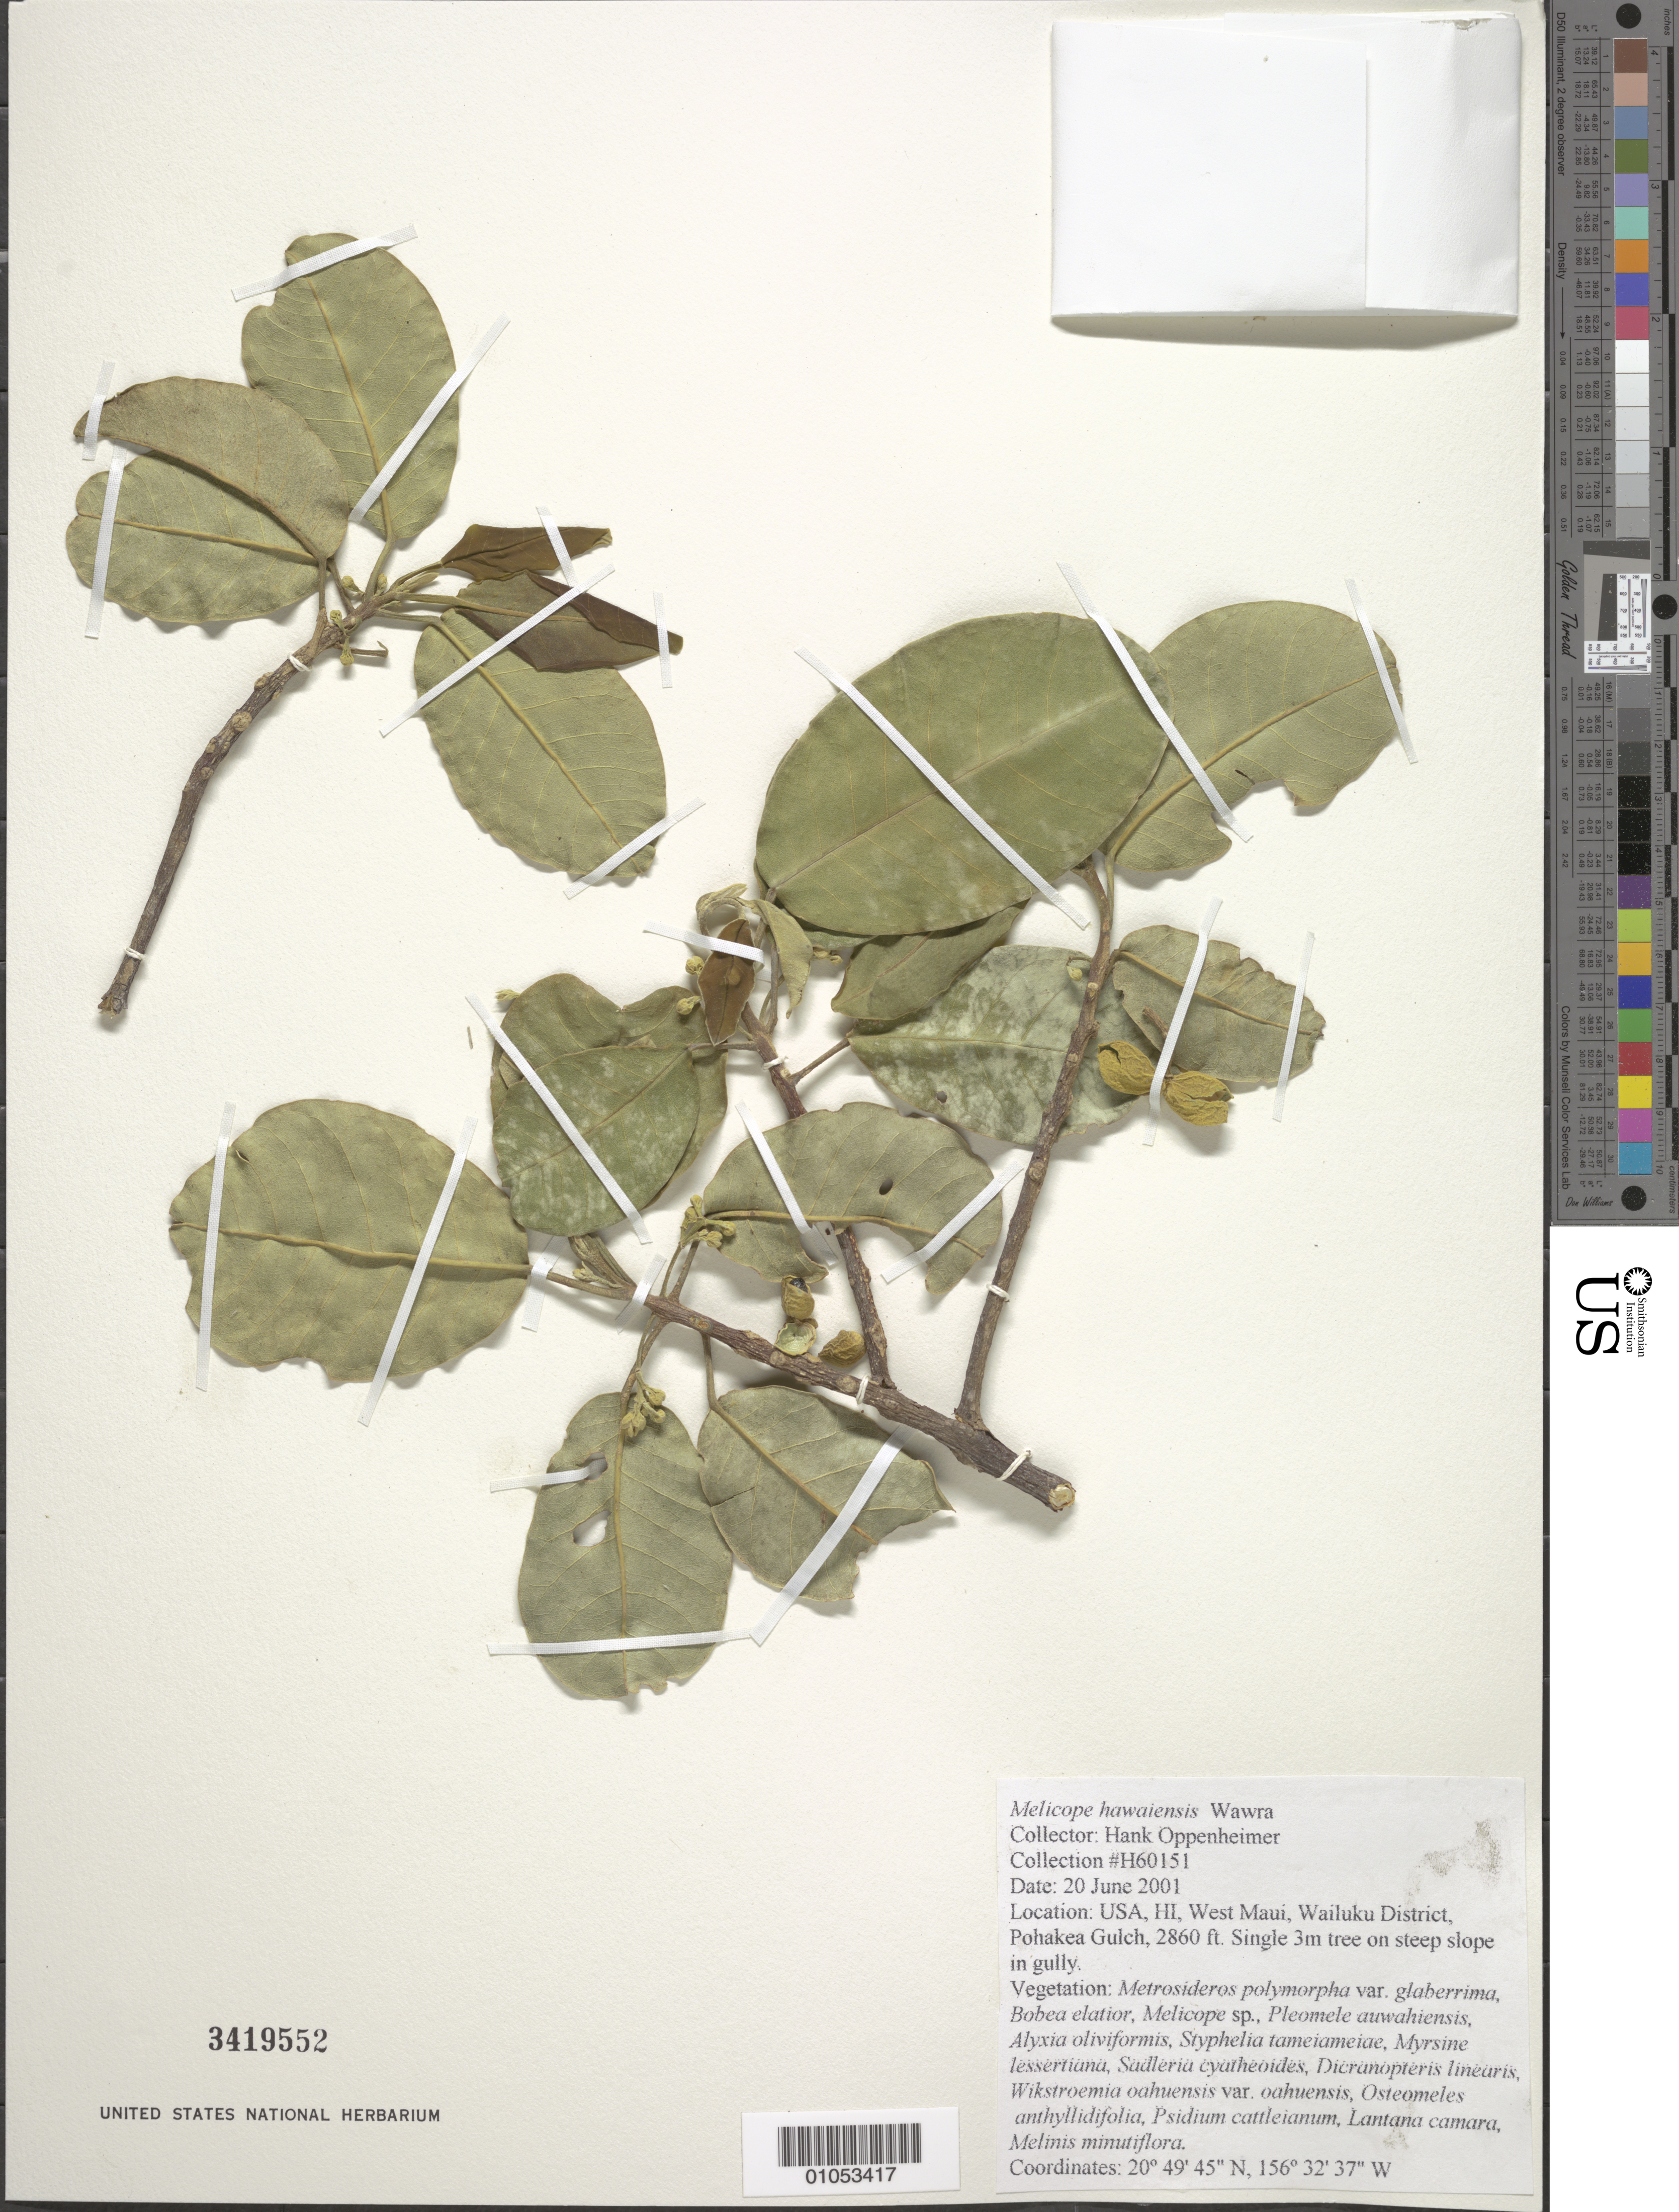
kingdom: Plantae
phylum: Tracheophyta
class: Magnoliopsida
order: Sapindales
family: Rutaceae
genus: Melicope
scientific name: Melicope hawaiensis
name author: (Wawra) T.G. Hartley & B.C. Stone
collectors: H. L. Oppenheimer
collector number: H60151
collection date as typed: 20 Jun 2001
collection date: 2001-06-20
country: United States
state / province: Hawaii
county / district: Maui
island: Maui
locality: West Maui, Wailuku District, Pohakea Gulch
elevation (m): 884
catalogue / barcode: US 3419552